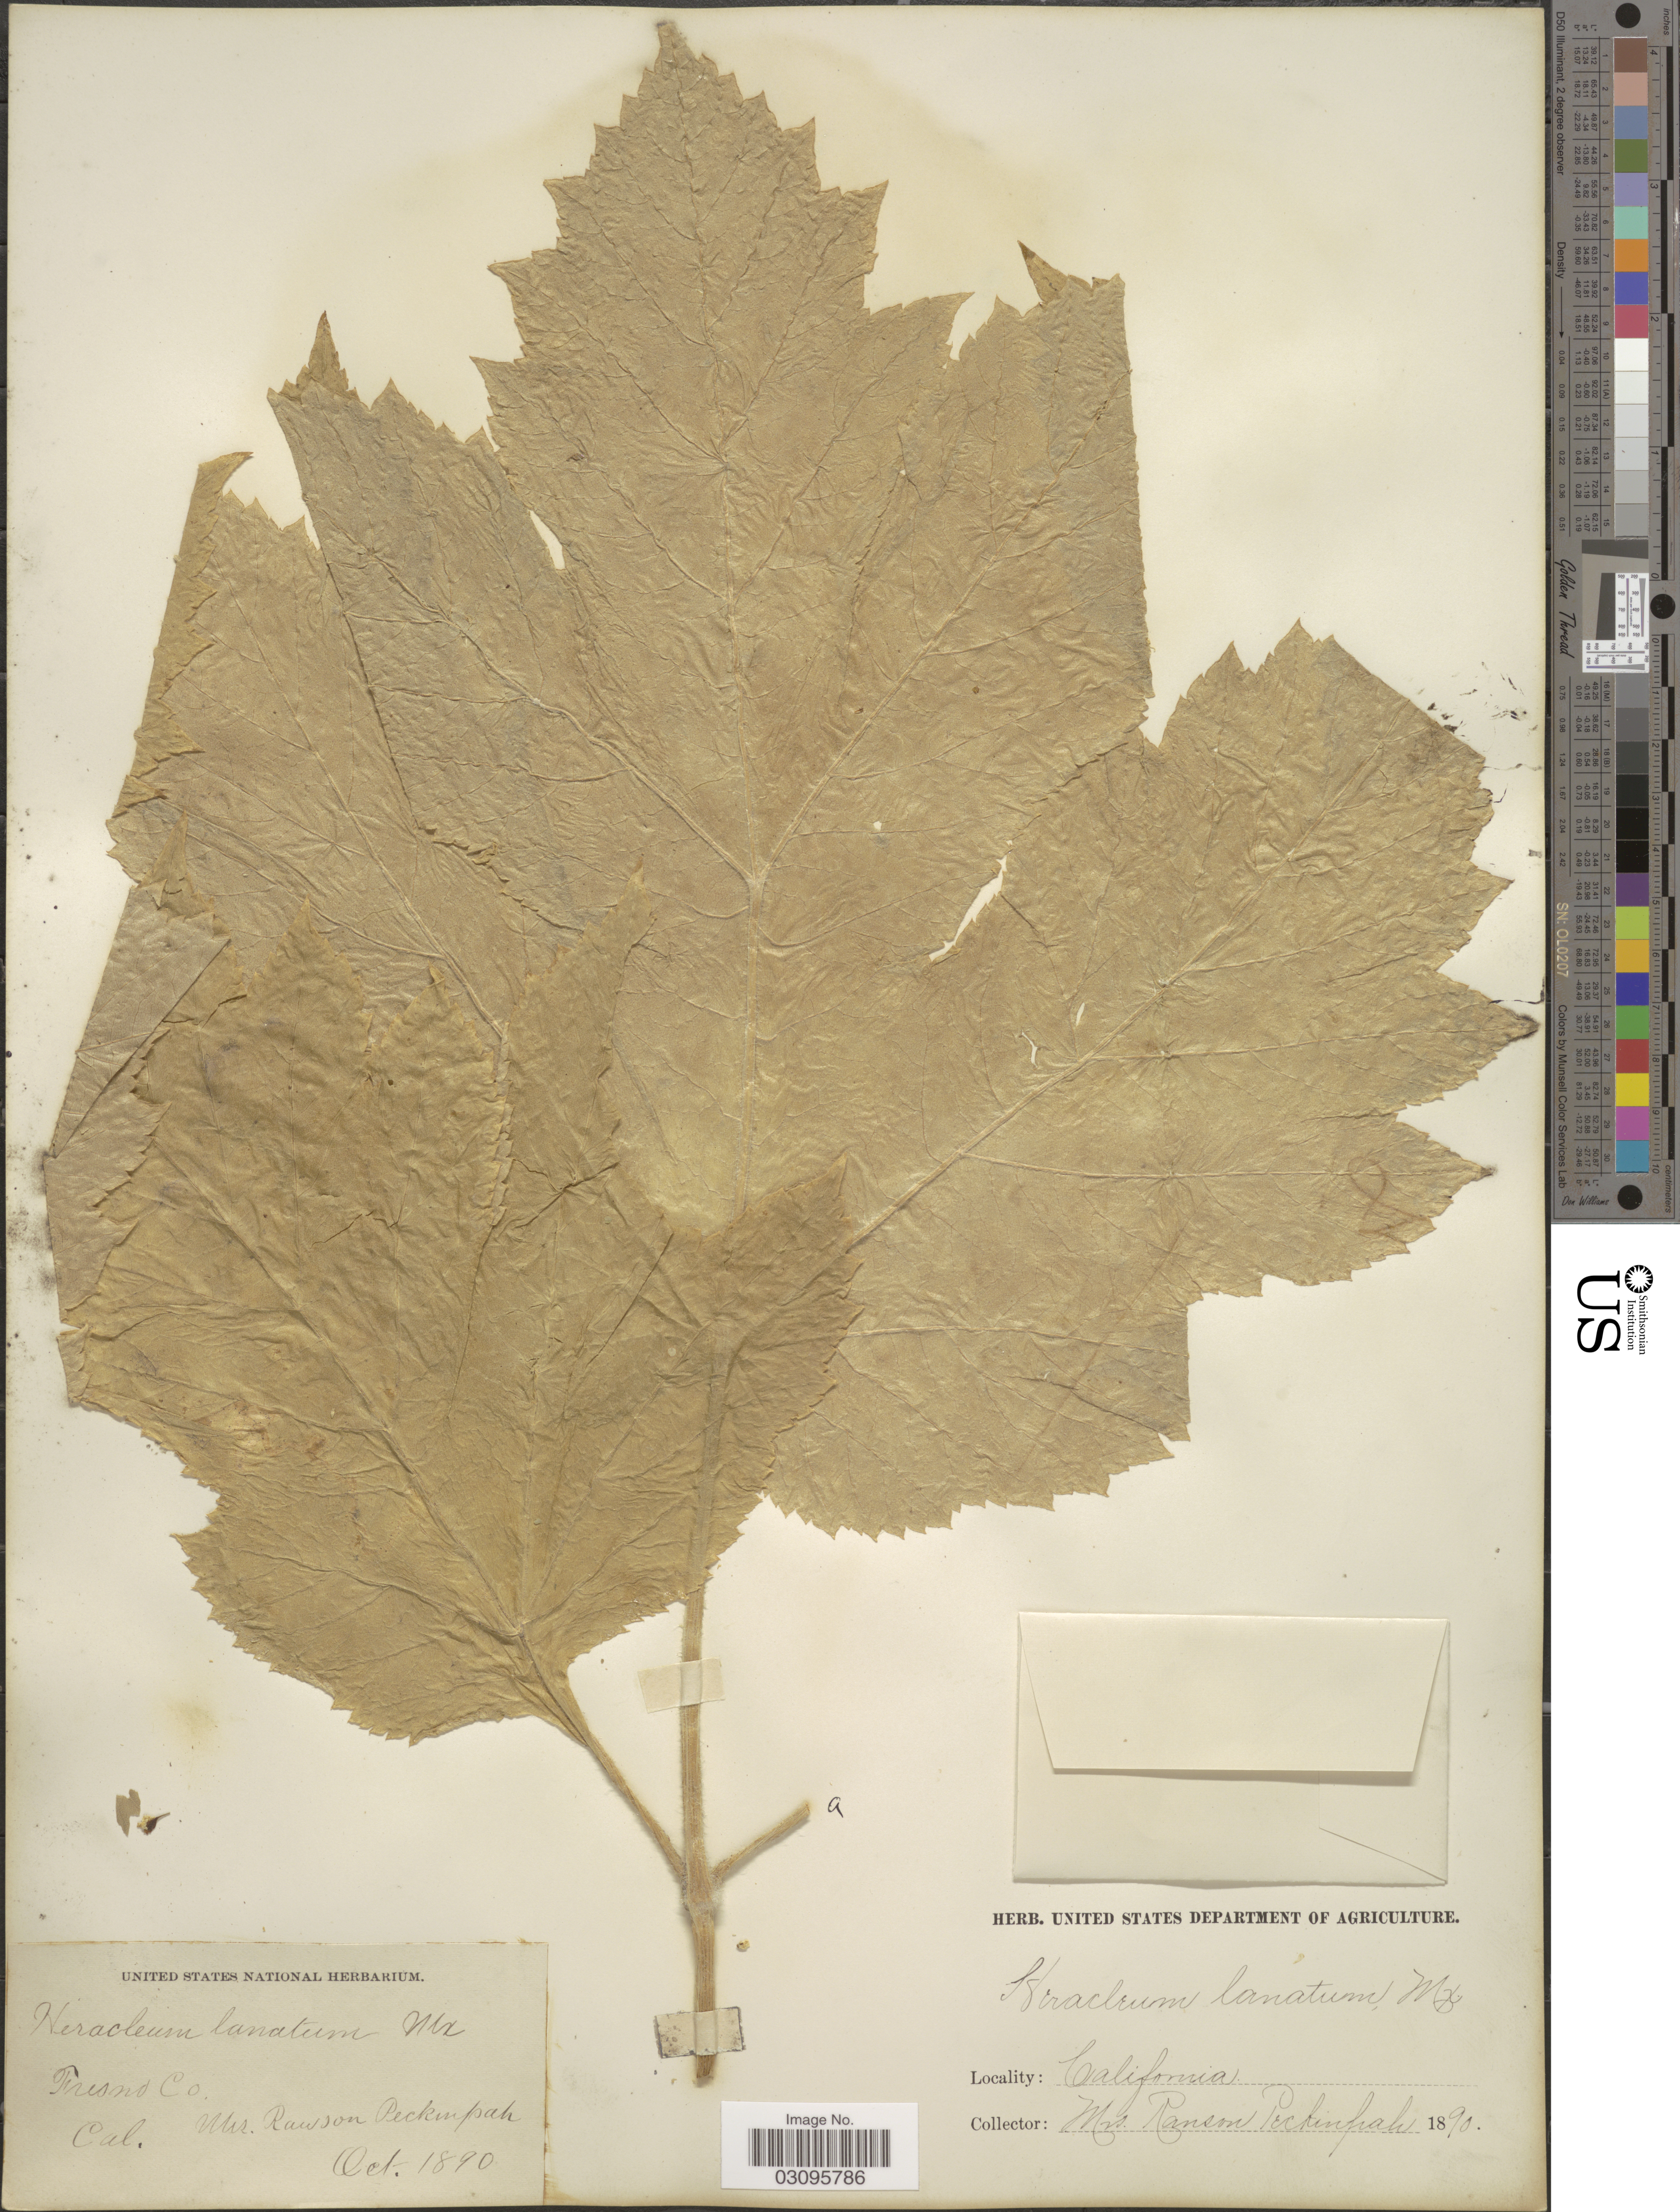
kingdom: Plantae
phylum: Tracheophyta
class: Magnoliopsida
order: Apiales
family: Apiaceae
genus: Heracleum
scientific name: Heracleum lanatum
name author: Michx.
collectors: R. Peckinpah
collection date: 1890-10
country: United States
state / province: California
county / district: Fresno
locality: Fresno Co. Cal.